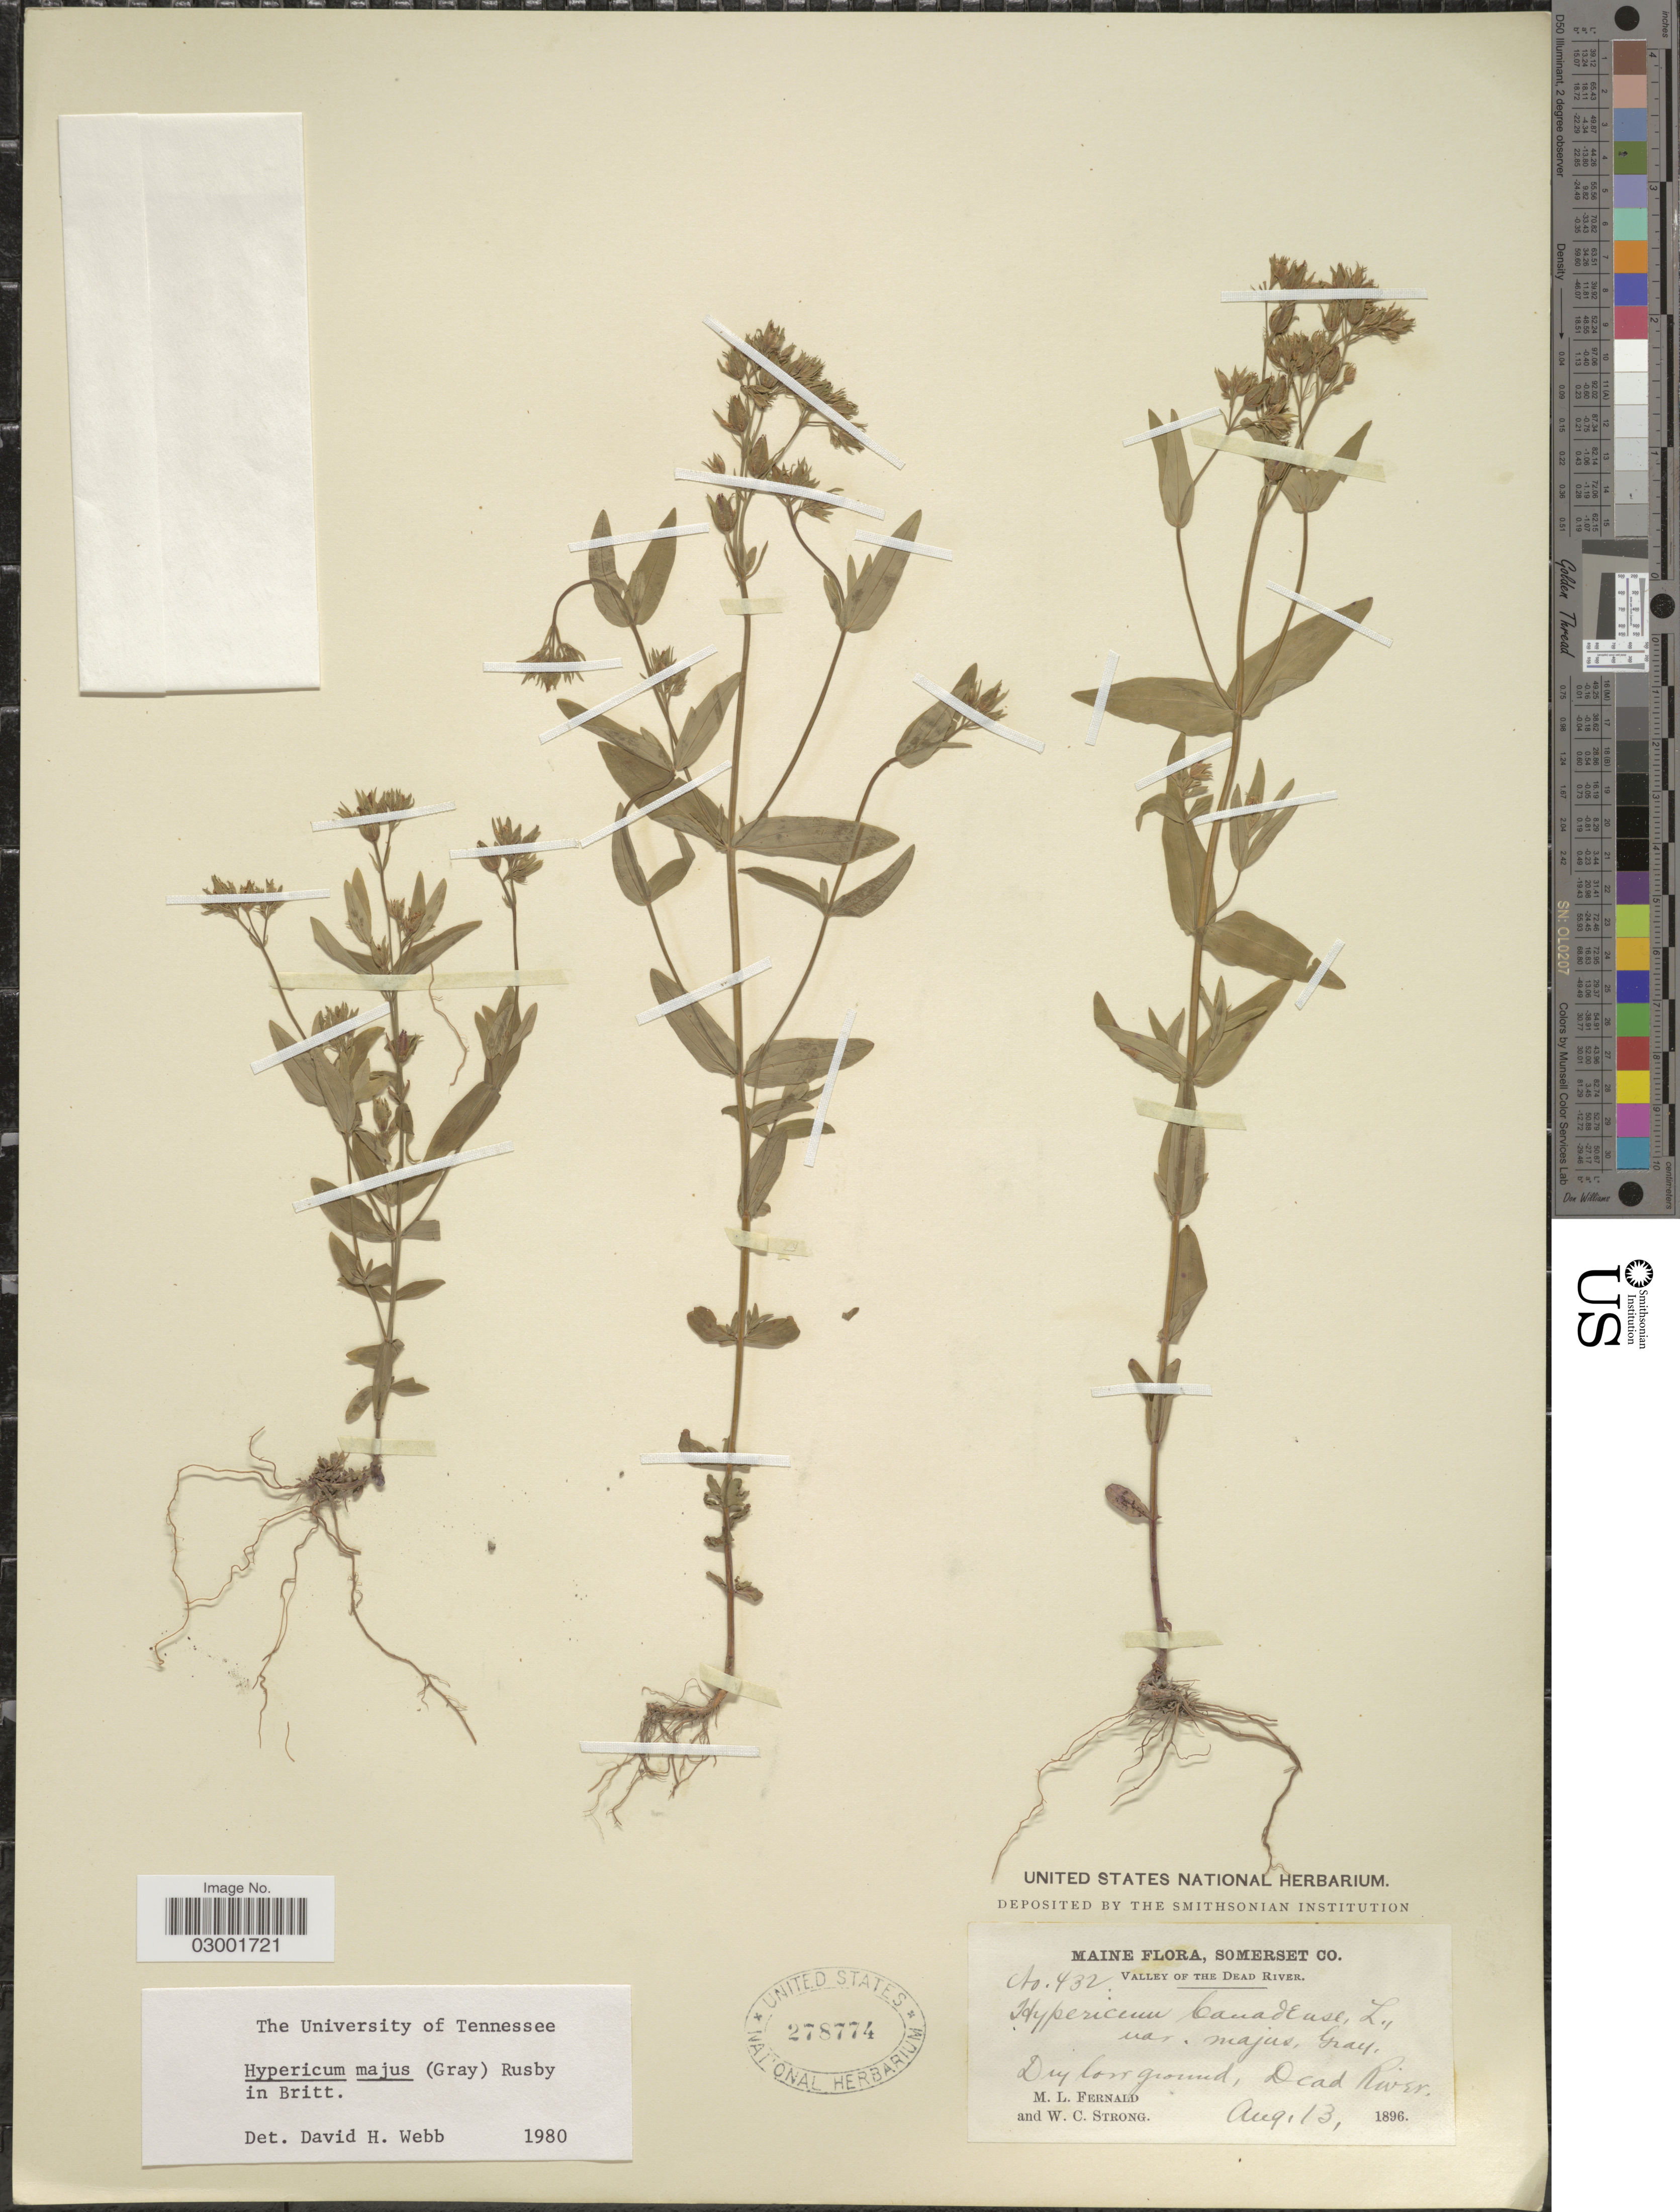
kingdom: Plantae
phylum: Tracheophyta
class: Magnoliopsida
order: Malpighiales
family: Hypericaceae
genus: Hypericum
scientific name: Hypericum majus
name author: (A. Gray) Britton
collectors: M. L. Fernald & W. C. Strong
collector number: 432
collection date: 1896-08-13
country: United States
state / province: Maine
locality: Somerset Co. Valley of the Dead River. Dry low ground, Dead River.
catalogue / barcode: US 278774